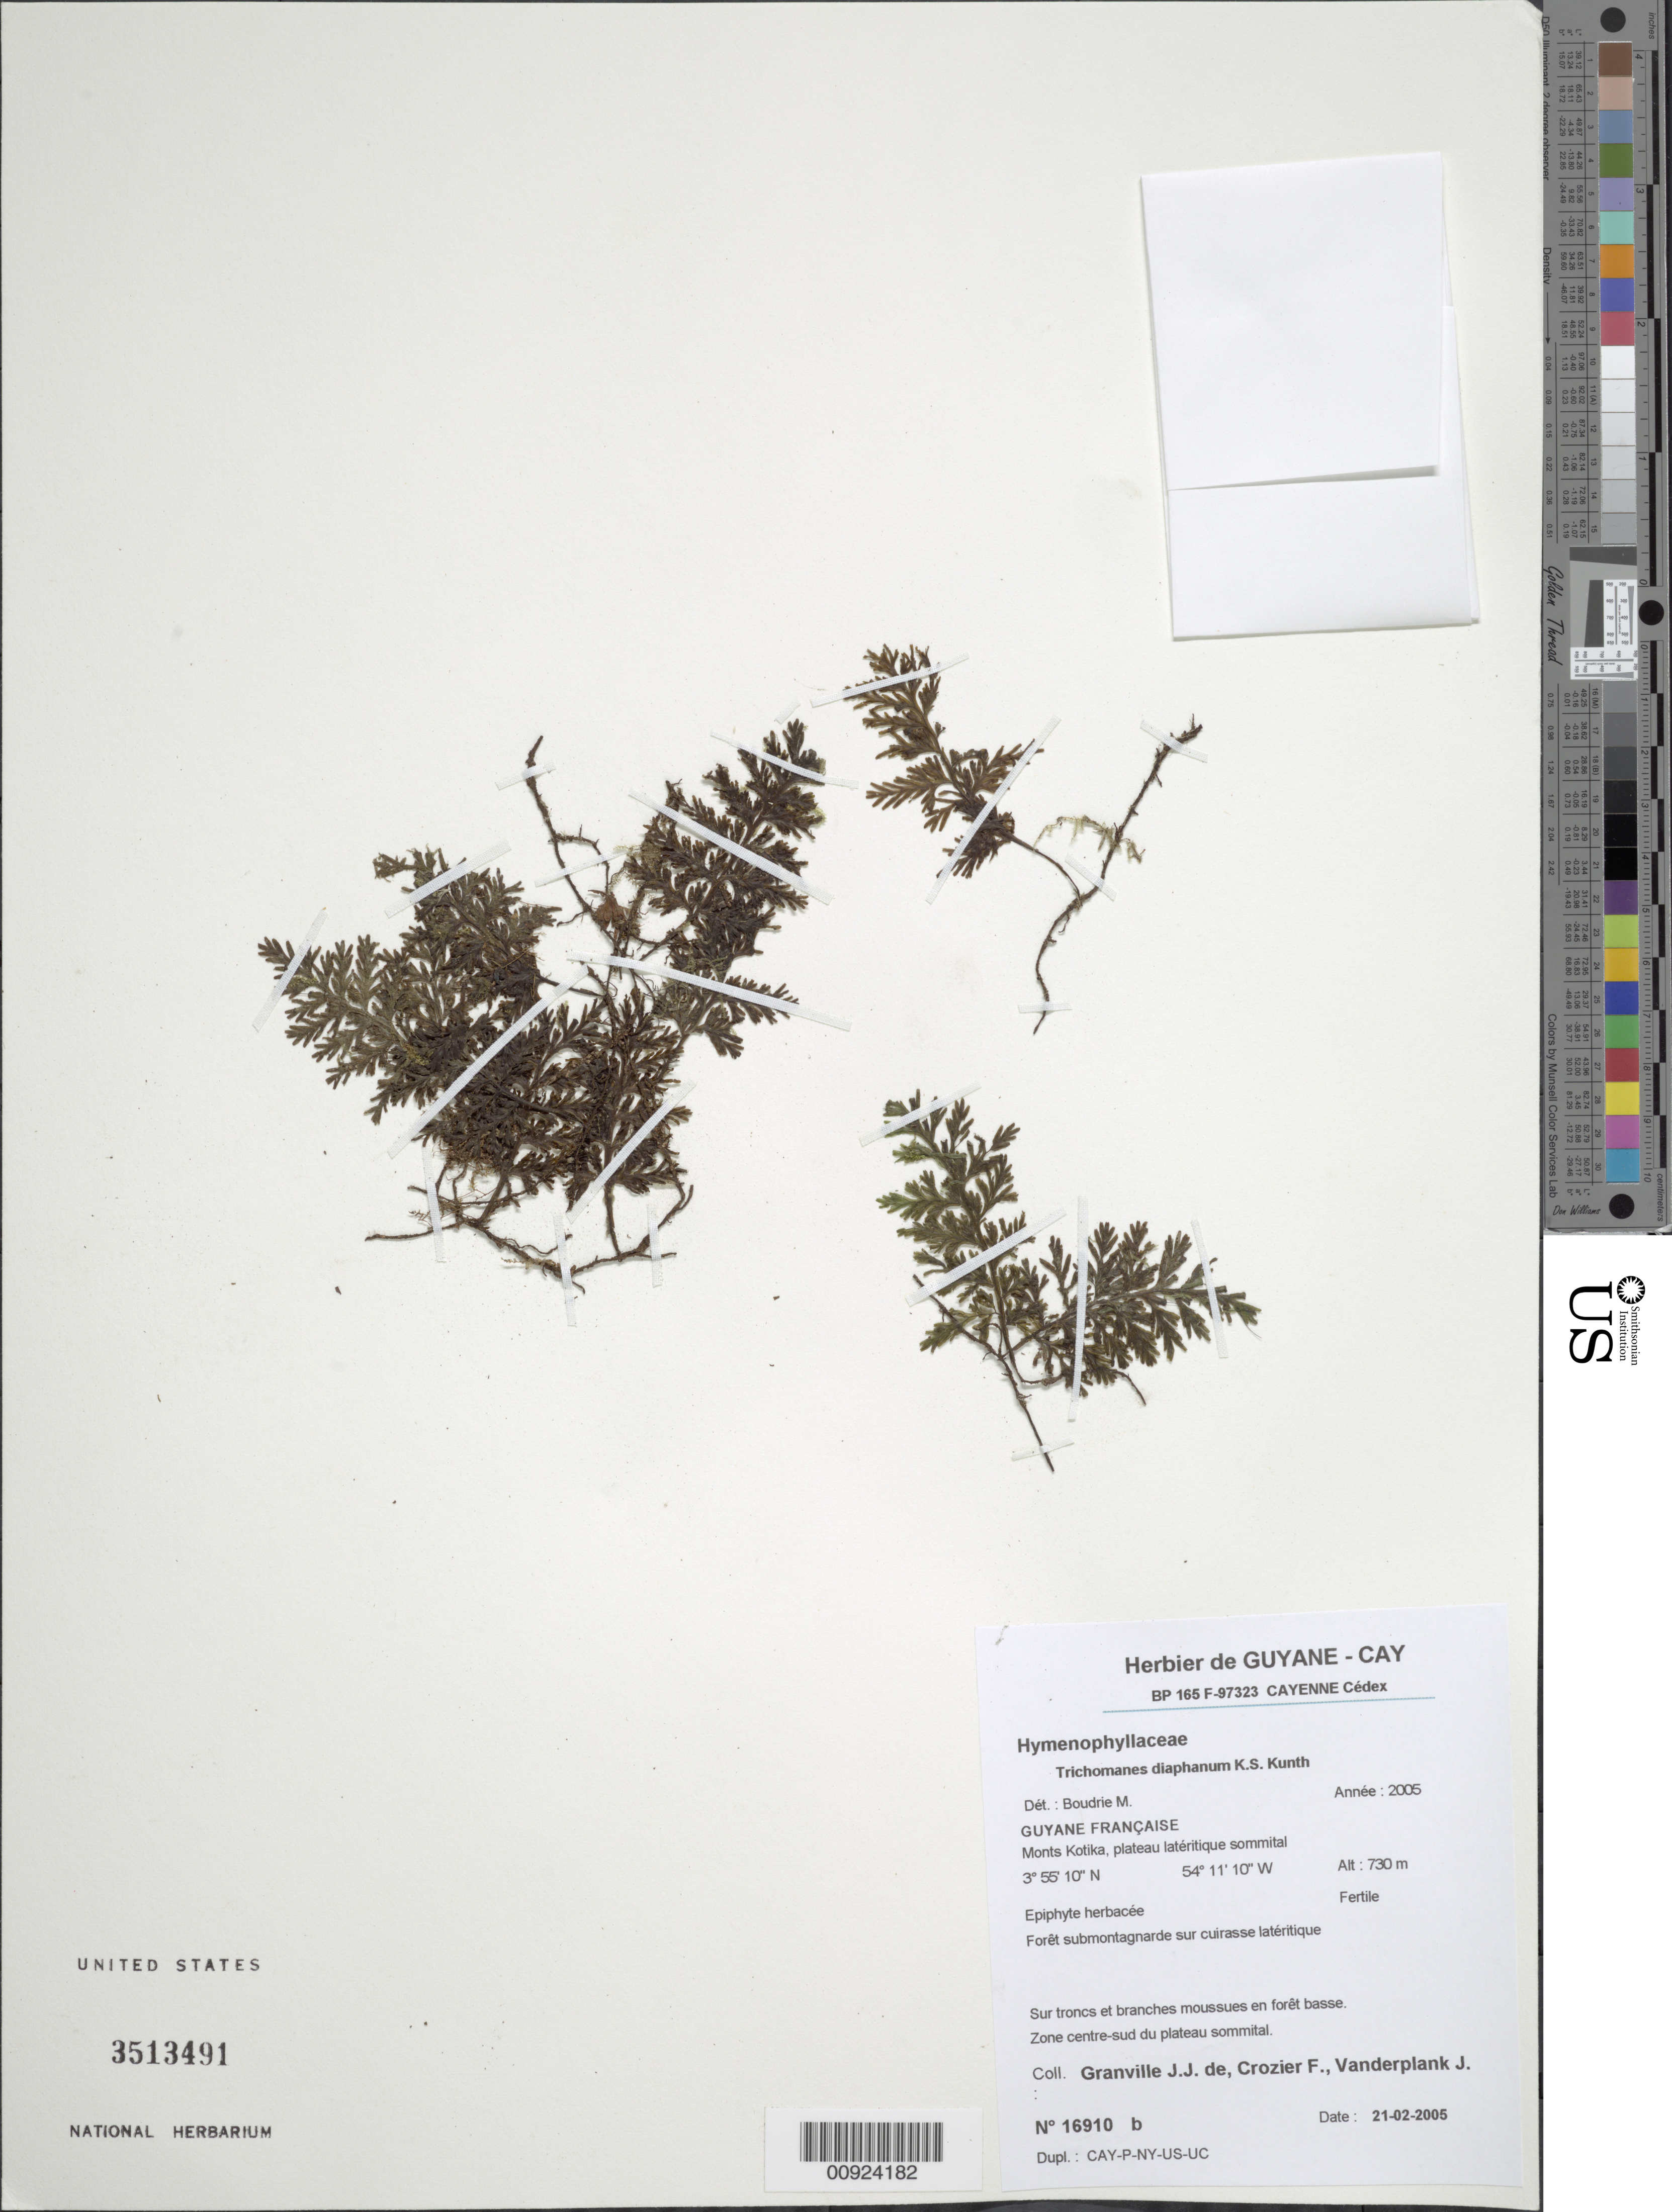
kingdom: Plantae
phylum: Tracheophyta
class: Polypodiopsida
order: Hymenophyllales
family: Hymenophyllaceae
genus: Polyphlebium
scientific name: Polyphlebium diaphanum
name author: (Kunth) Ebihara & Dubuisson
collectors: J.-J. de Granville, F. Crozier & J. Vanderplank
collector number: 16910 b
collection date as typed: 21-Feb-05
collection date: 2005-02-21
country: French Guiana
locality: Monts Kotika, zone centre-sud du plateau lateritique sommital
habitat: Foret submontagnarde sur cuirasse lateritique, sur troncs et branches moussues en foret base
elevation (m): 730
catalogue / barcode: US 3513491